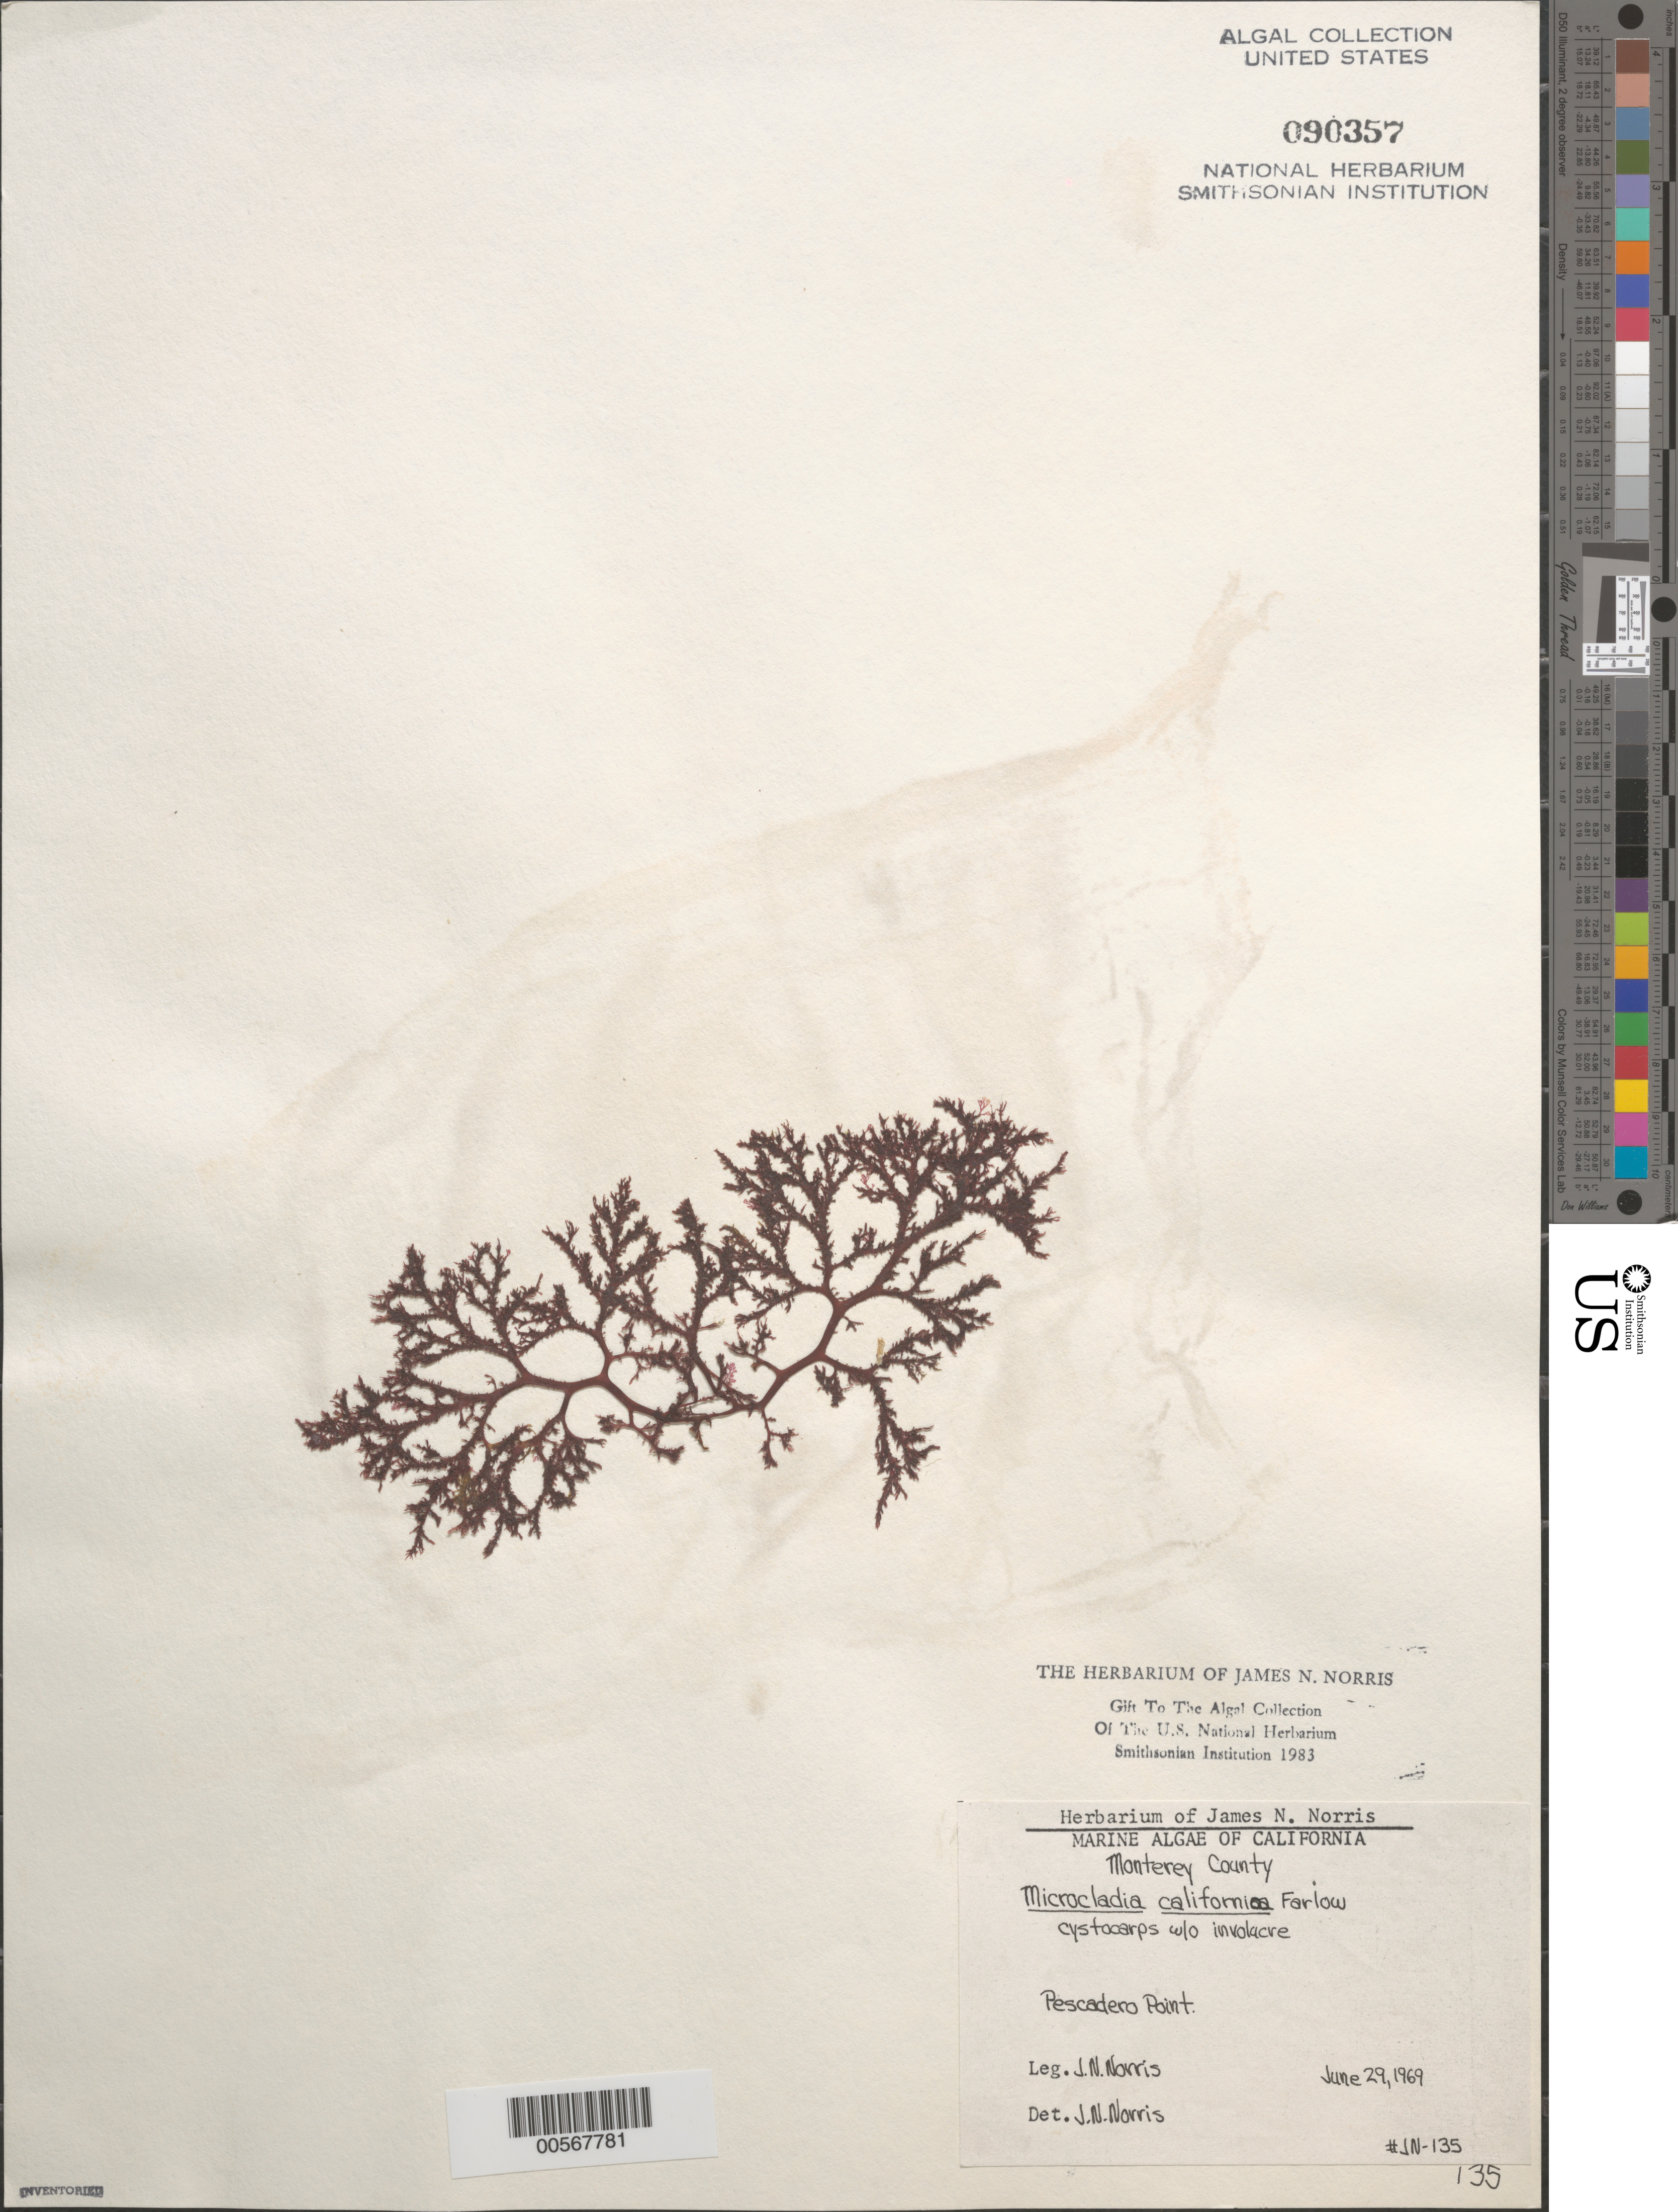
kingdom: Plantae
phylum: Rhodophyta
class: Florideophyceae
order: Ceramiales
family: Ceramiaceae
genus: Campylaephora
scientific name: Campylaephora californica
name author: (Farl.) T.O. Cho in T.O. Cho et al.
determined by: Algae name updating Project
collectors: J. N. Norris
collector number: JN-135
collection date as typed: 29 Jun 1969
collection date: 1969-06-29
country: United States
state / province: California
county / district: Monterey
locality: Pescadero Point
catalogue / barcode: US 90357